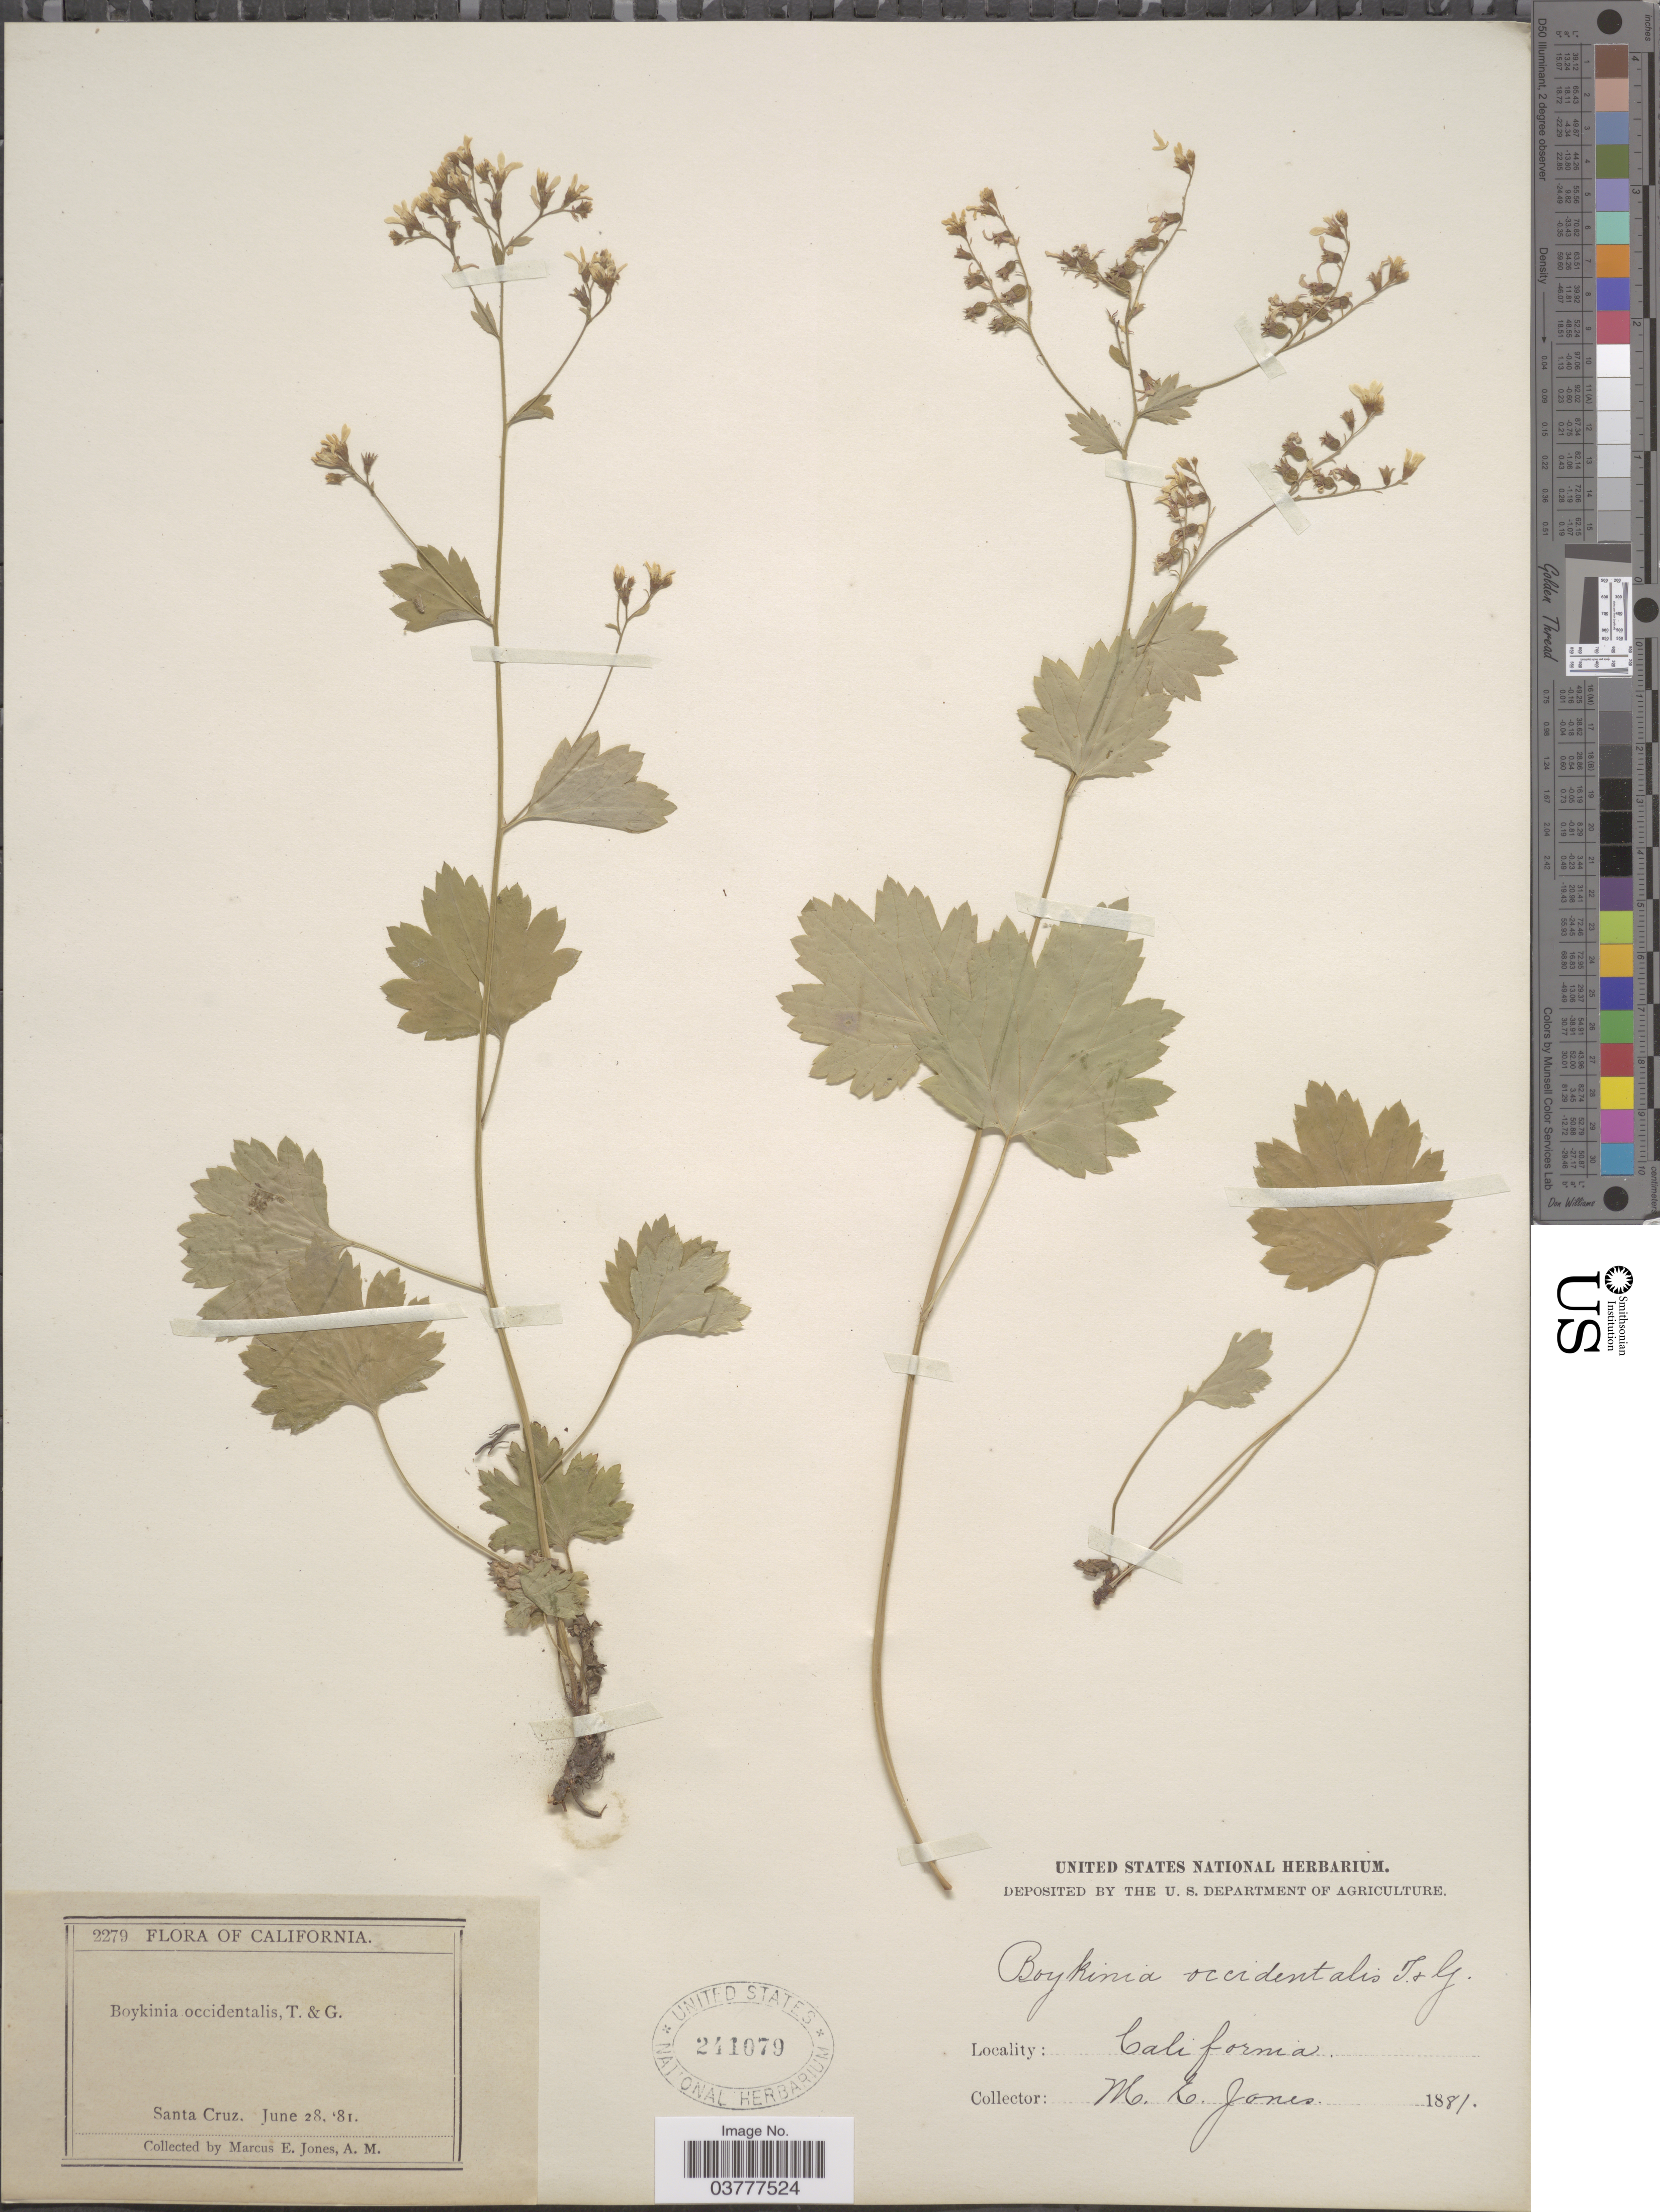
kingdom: Plantae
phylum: Tracheophyta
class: Magnoliopsida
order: Saxifragales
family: Saxifragaceae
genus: Boykinia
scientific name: Boykinia elata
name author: Greene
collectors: M. E. Jones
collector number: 2279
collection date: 1881-06-28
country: United States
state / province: California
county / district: Santa Cruz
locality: Santa Cruz.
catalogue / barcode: US 241079